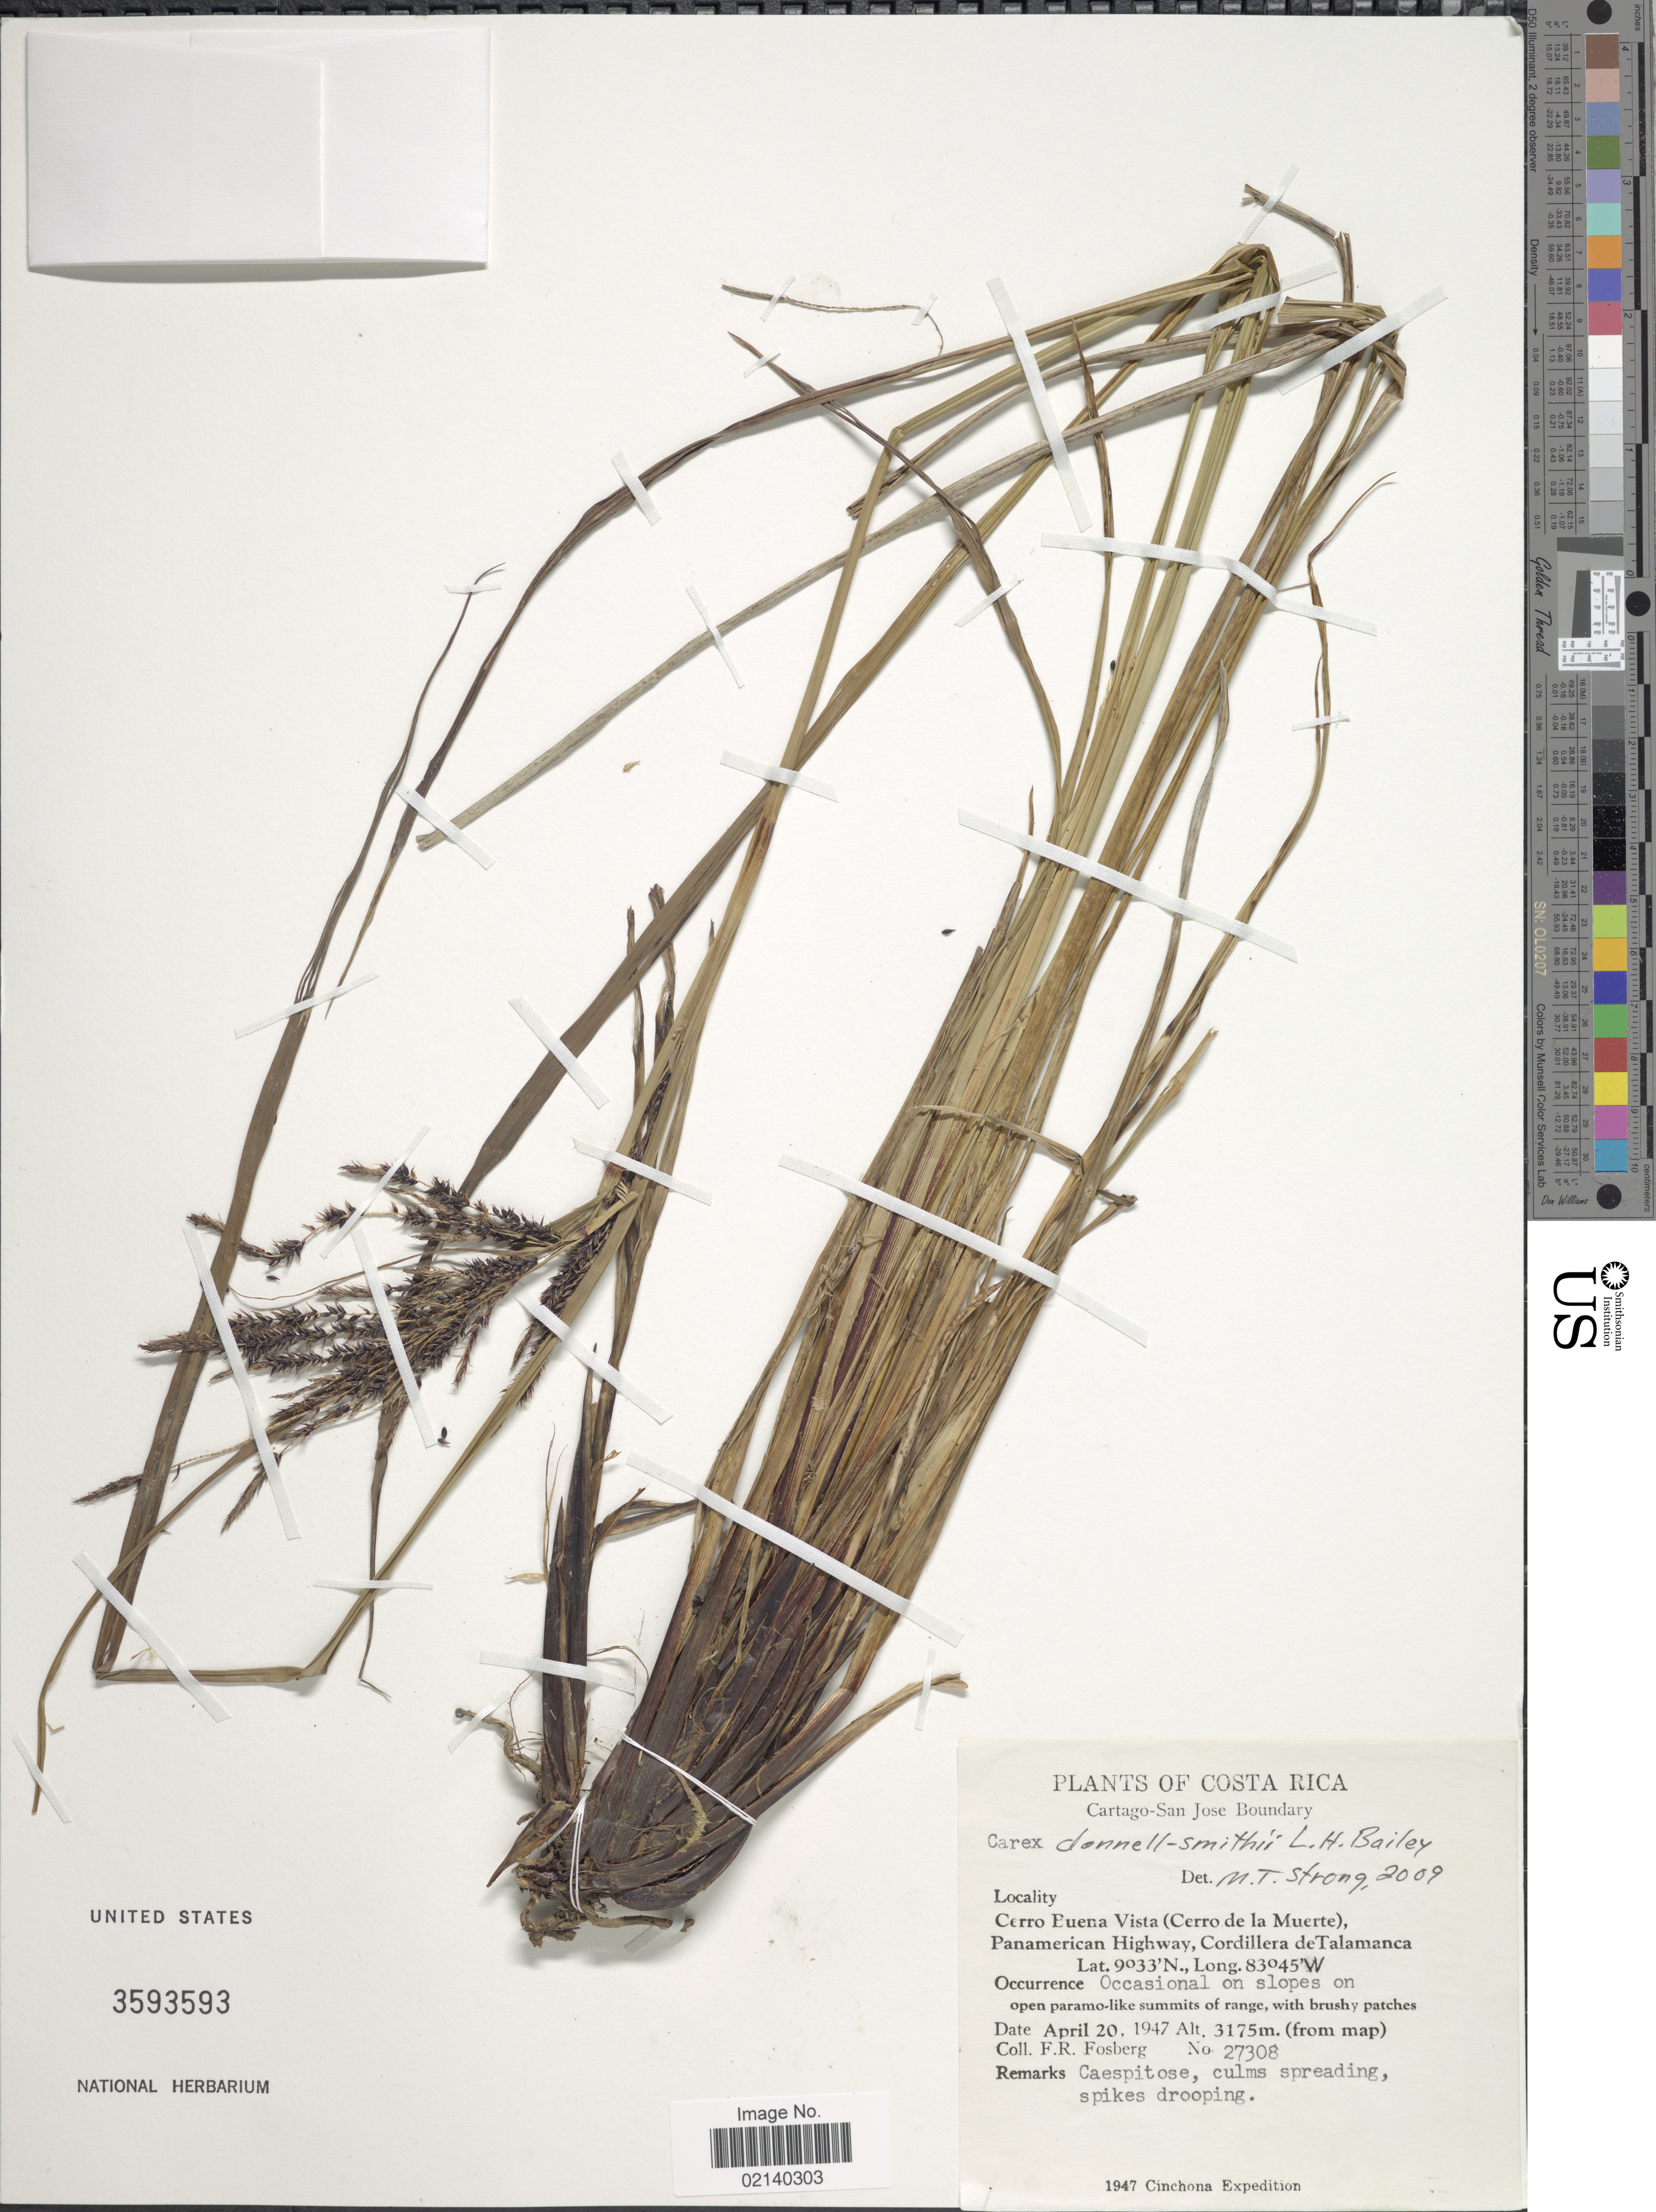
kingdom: Plantae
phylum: Tracheophyta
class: Liliopsida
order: Poales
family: Cyperaceae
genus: Carex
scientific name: Carex donnell-smithii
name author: L.H. Bailey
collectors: F. R. Fosberg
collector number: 27308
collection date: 1947-04-20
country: Costa Rica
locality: Cartago-San Jose Boundary. Cerro Buena Vista (Cerro de laa Muerte). Panamerican Highway, Cordillera de Talamanca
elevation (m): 3175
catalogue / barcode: US 3593593